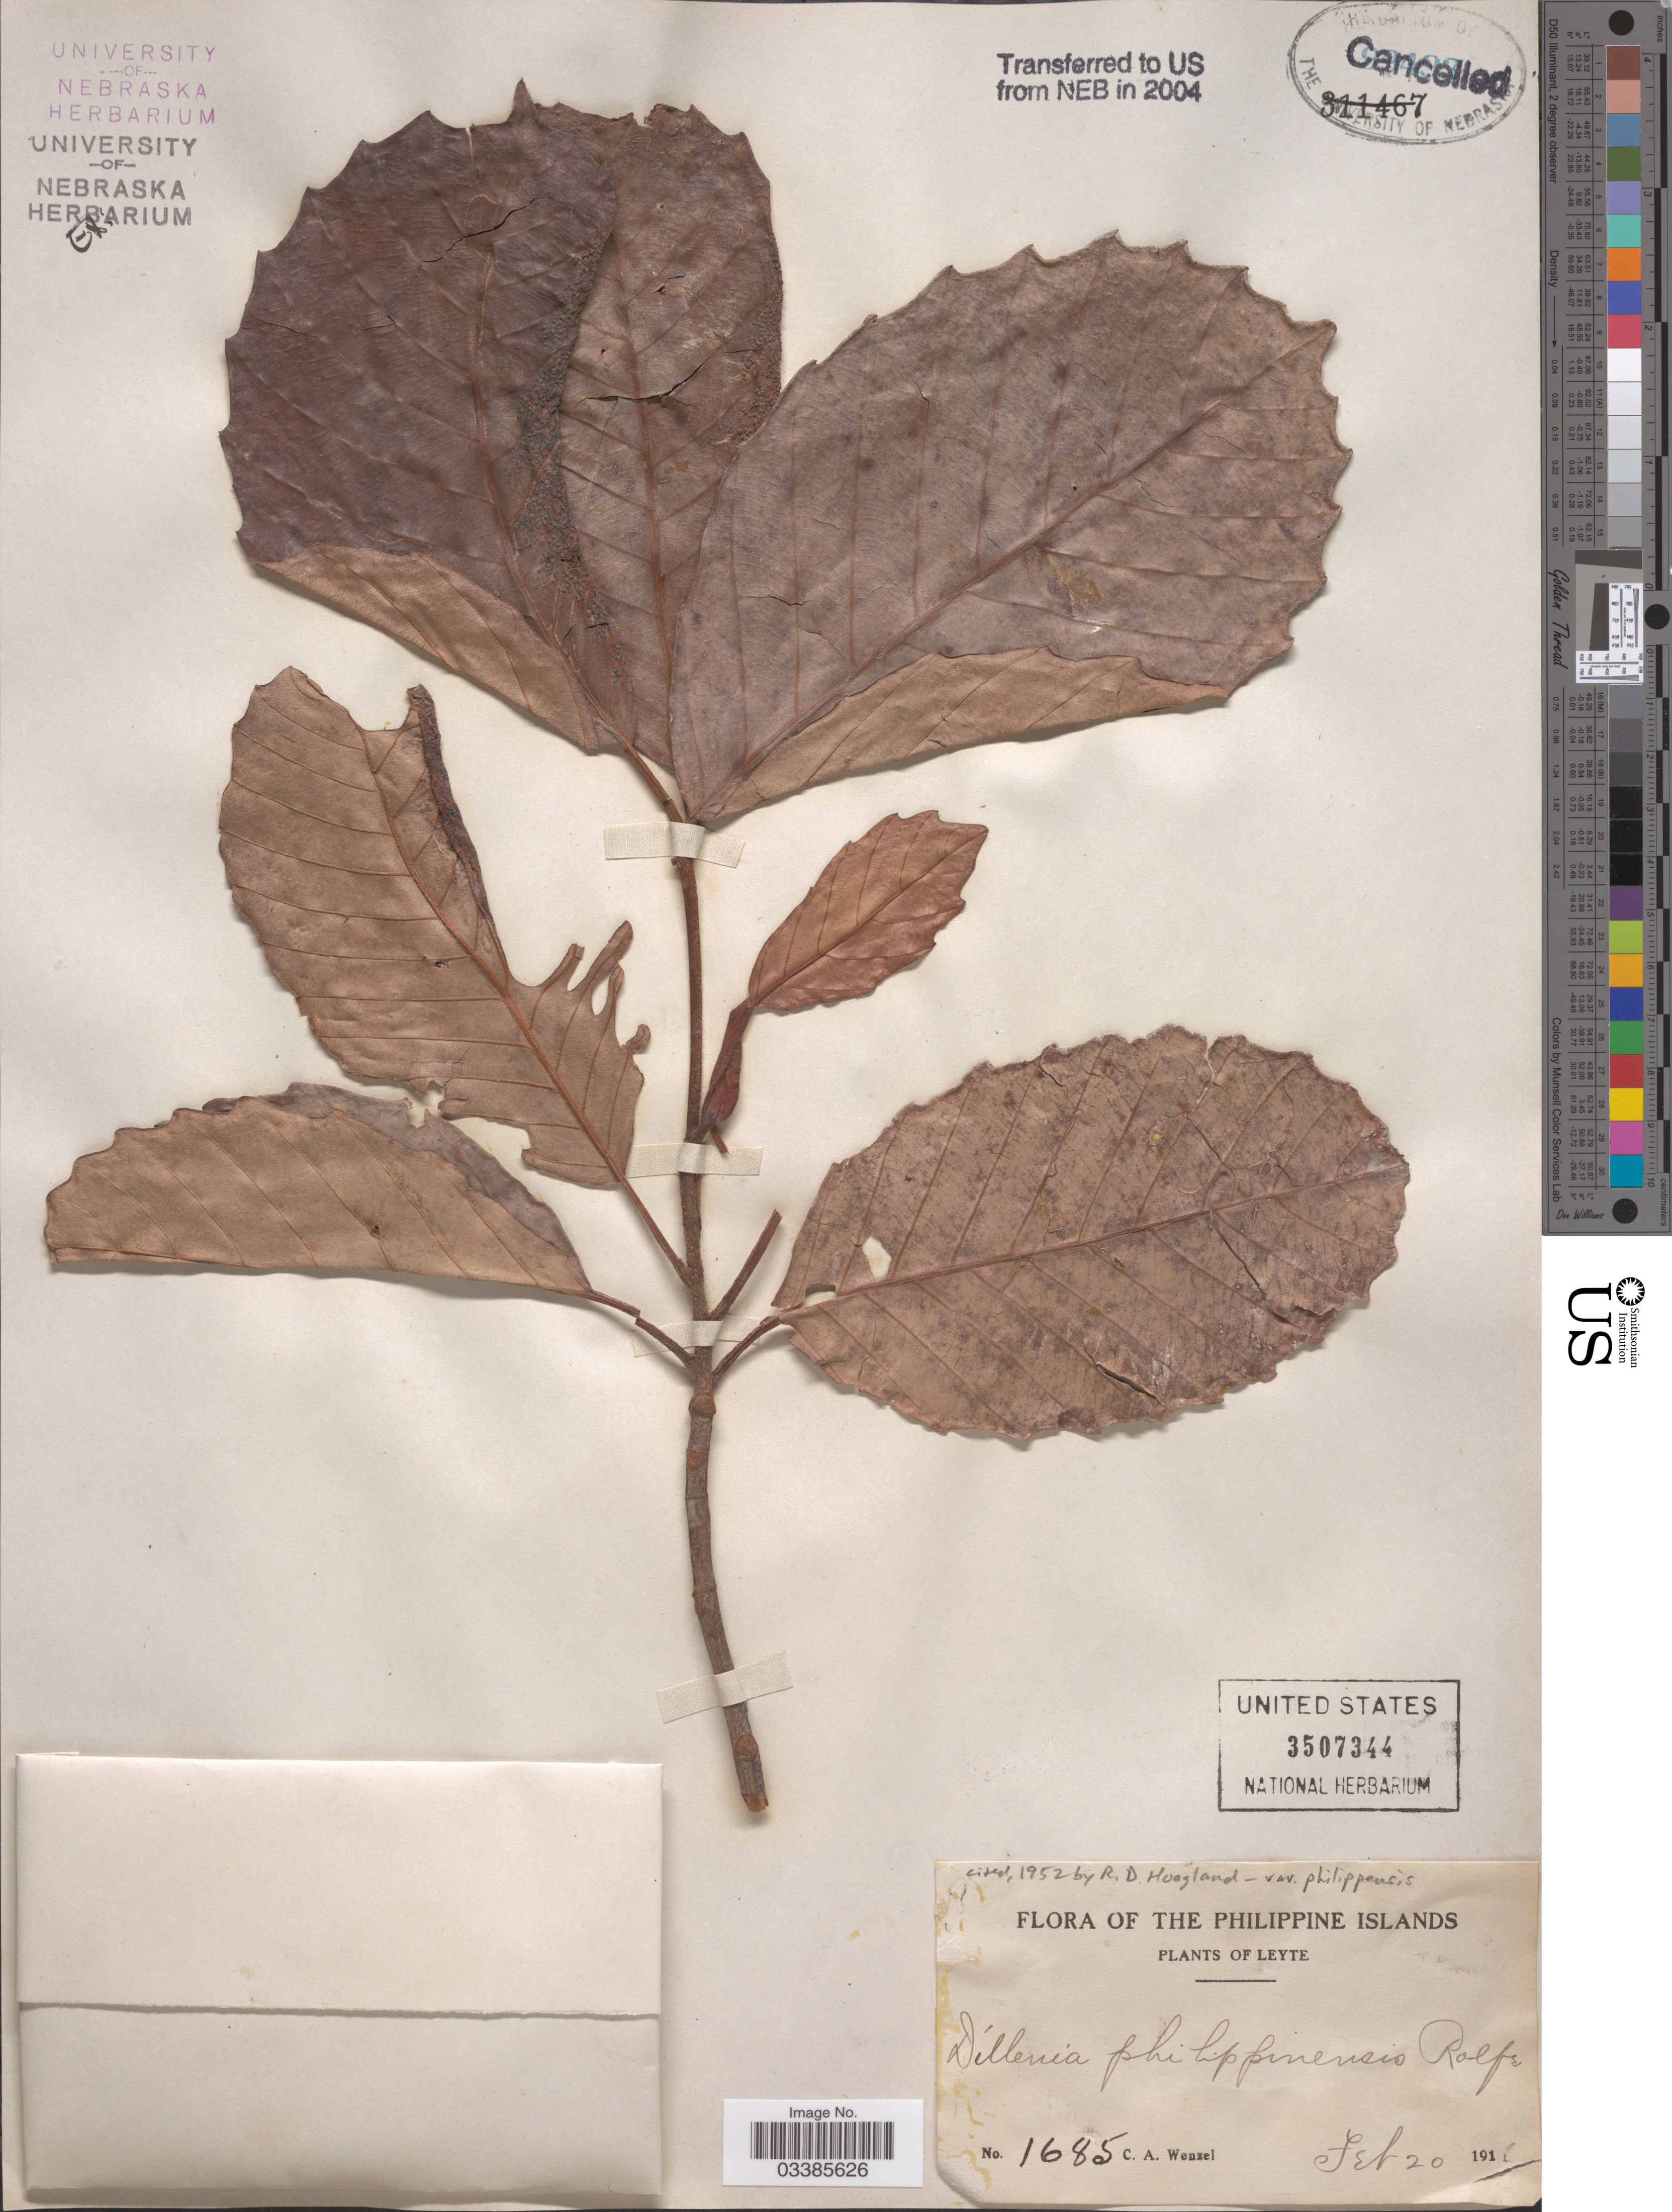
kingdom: Plantae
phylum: Tracheophyta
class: Magnoliopsida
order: Dilleniales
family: Dilleniaceae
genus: Dillenia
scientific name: Dillenia philippinensis var. philippinensis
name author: Rolfe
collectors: C. Wenzel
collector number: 1685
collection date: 1916-02-20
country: Philippines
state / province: Eastern Visayas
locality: Leyte.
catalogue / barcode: US 3507344